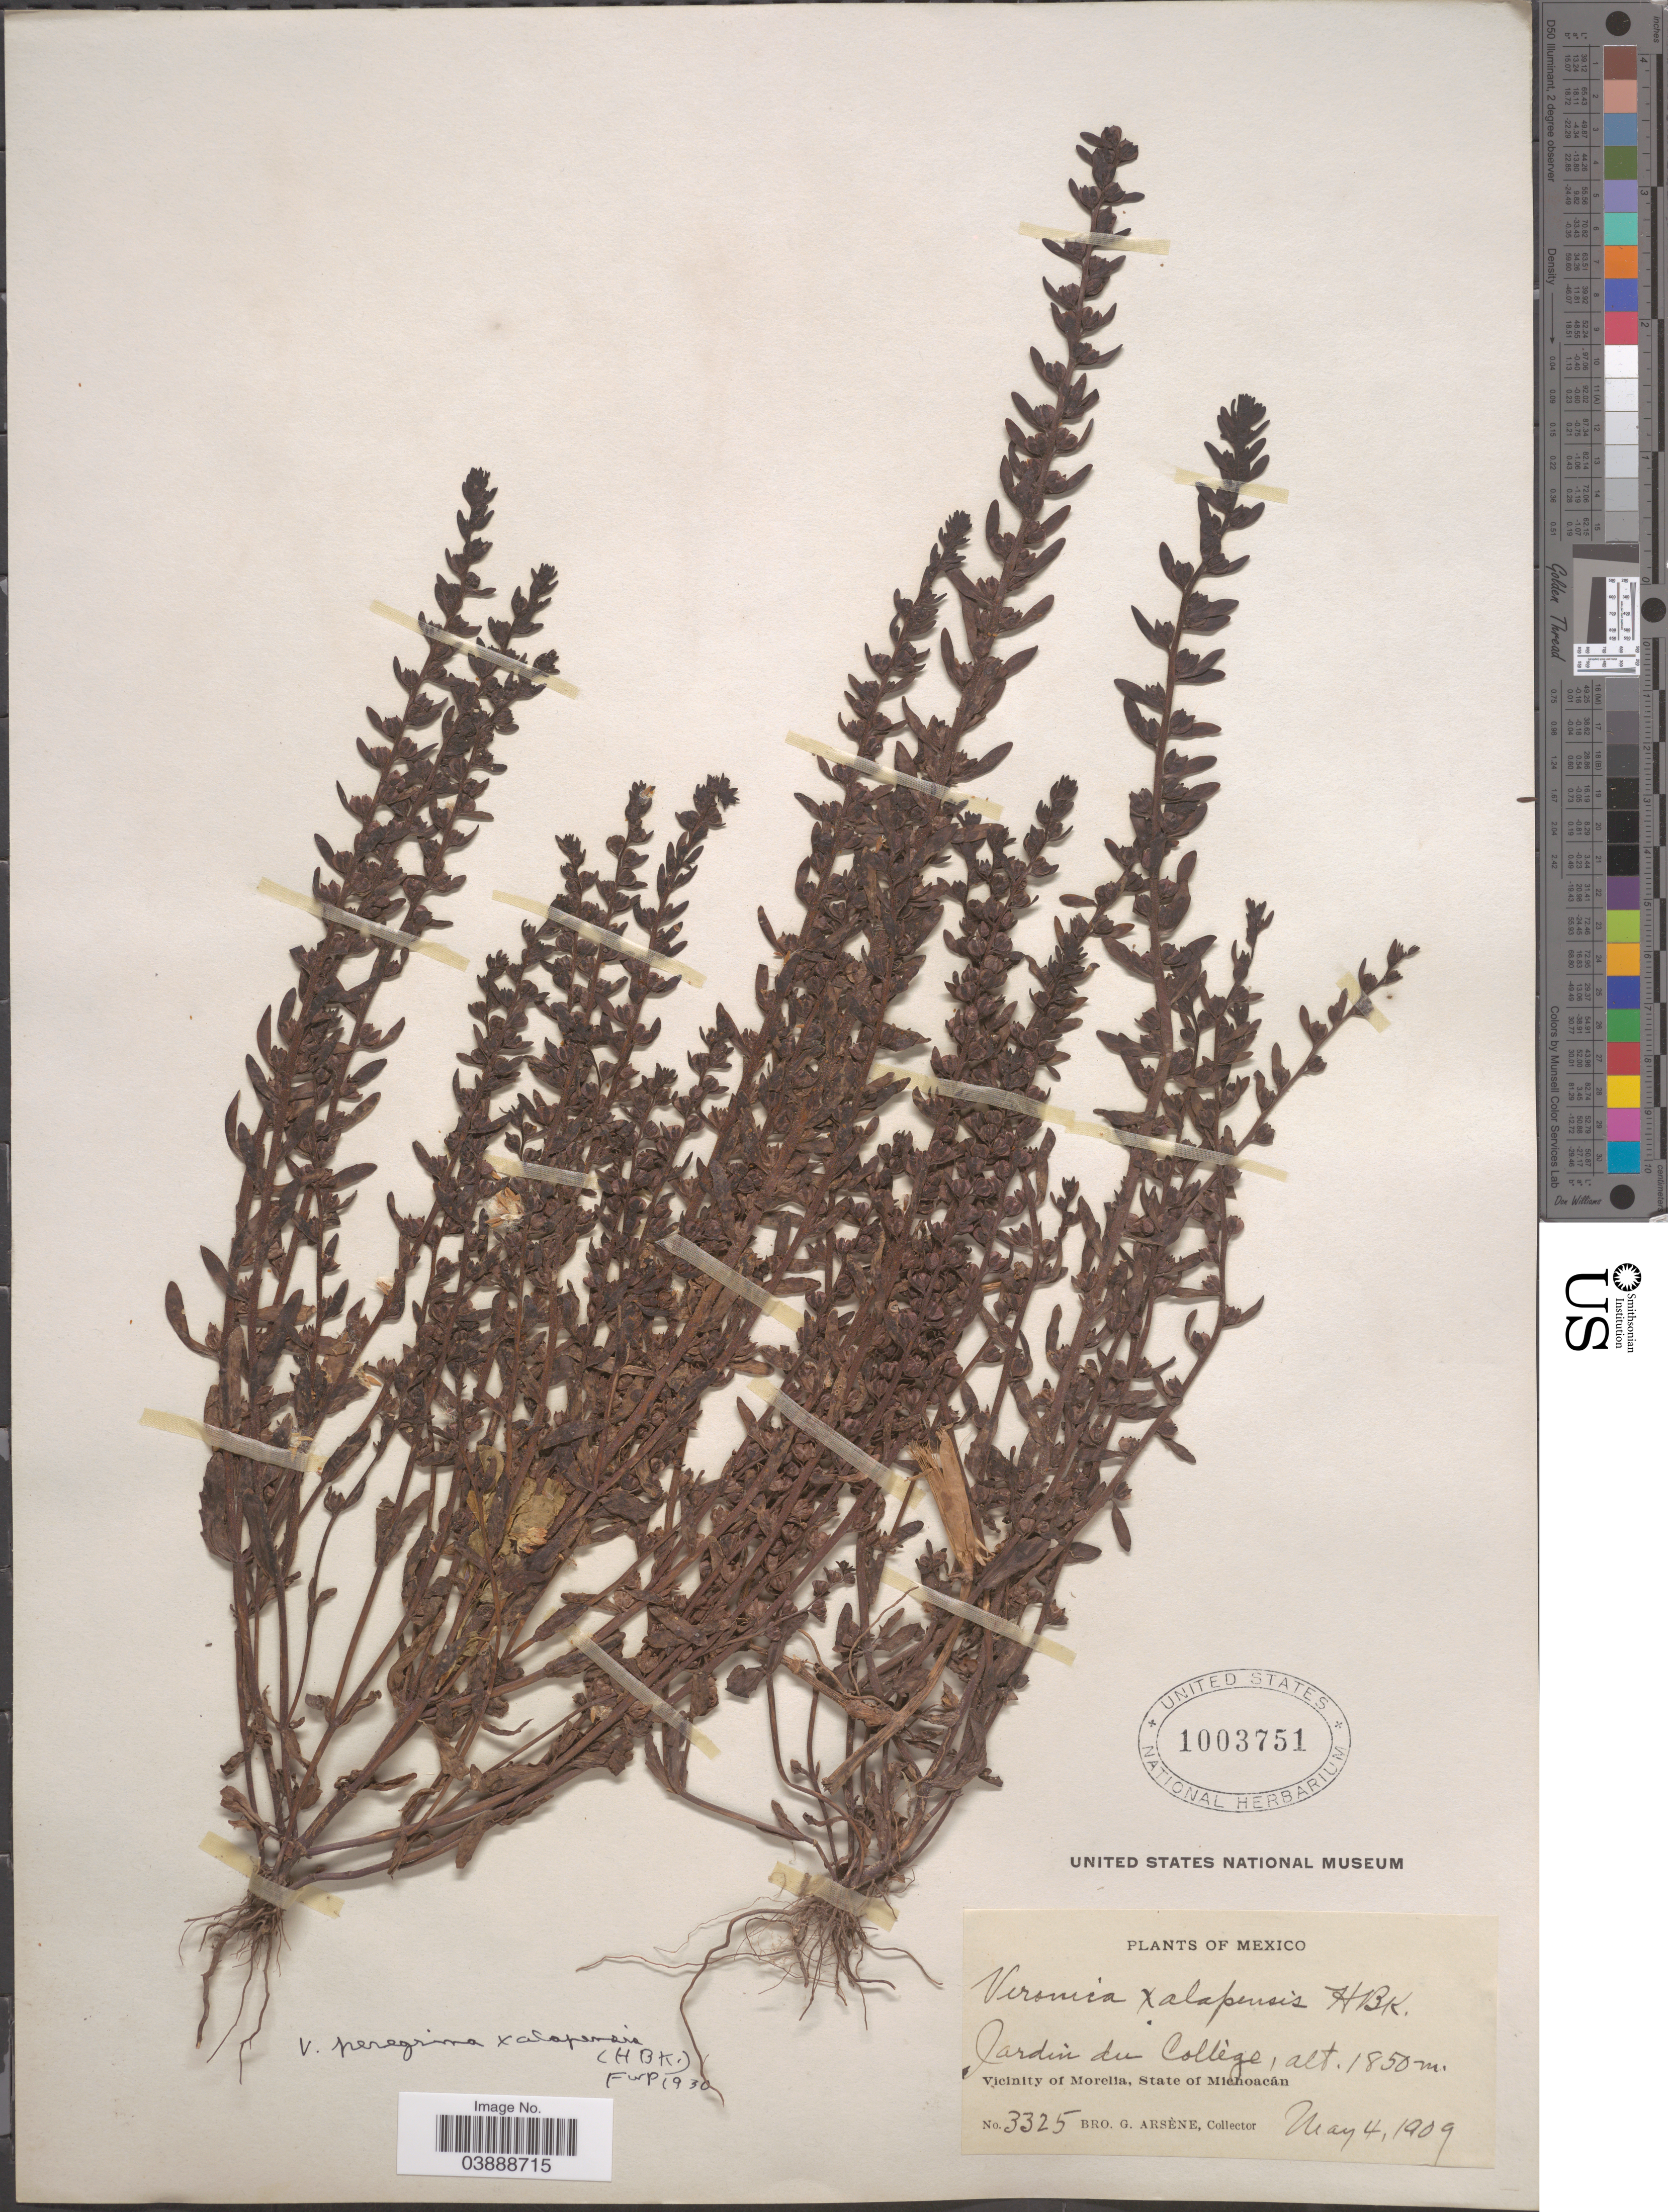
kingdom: Plantae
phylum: Tracheophyta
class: Magnoliopsida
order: Lamiales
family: Plantaginaceae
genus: Veronica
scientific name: Veronica peregrina subsp. xalapensis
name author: (Kunth) Pennell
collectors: Bro. G. Arsène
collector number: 3325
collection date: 1909-05-04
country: Mexico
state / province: Michoacán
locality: Jardin du Collège. Vicinity of Morelia.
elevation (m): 1850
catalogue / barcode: US 1003751